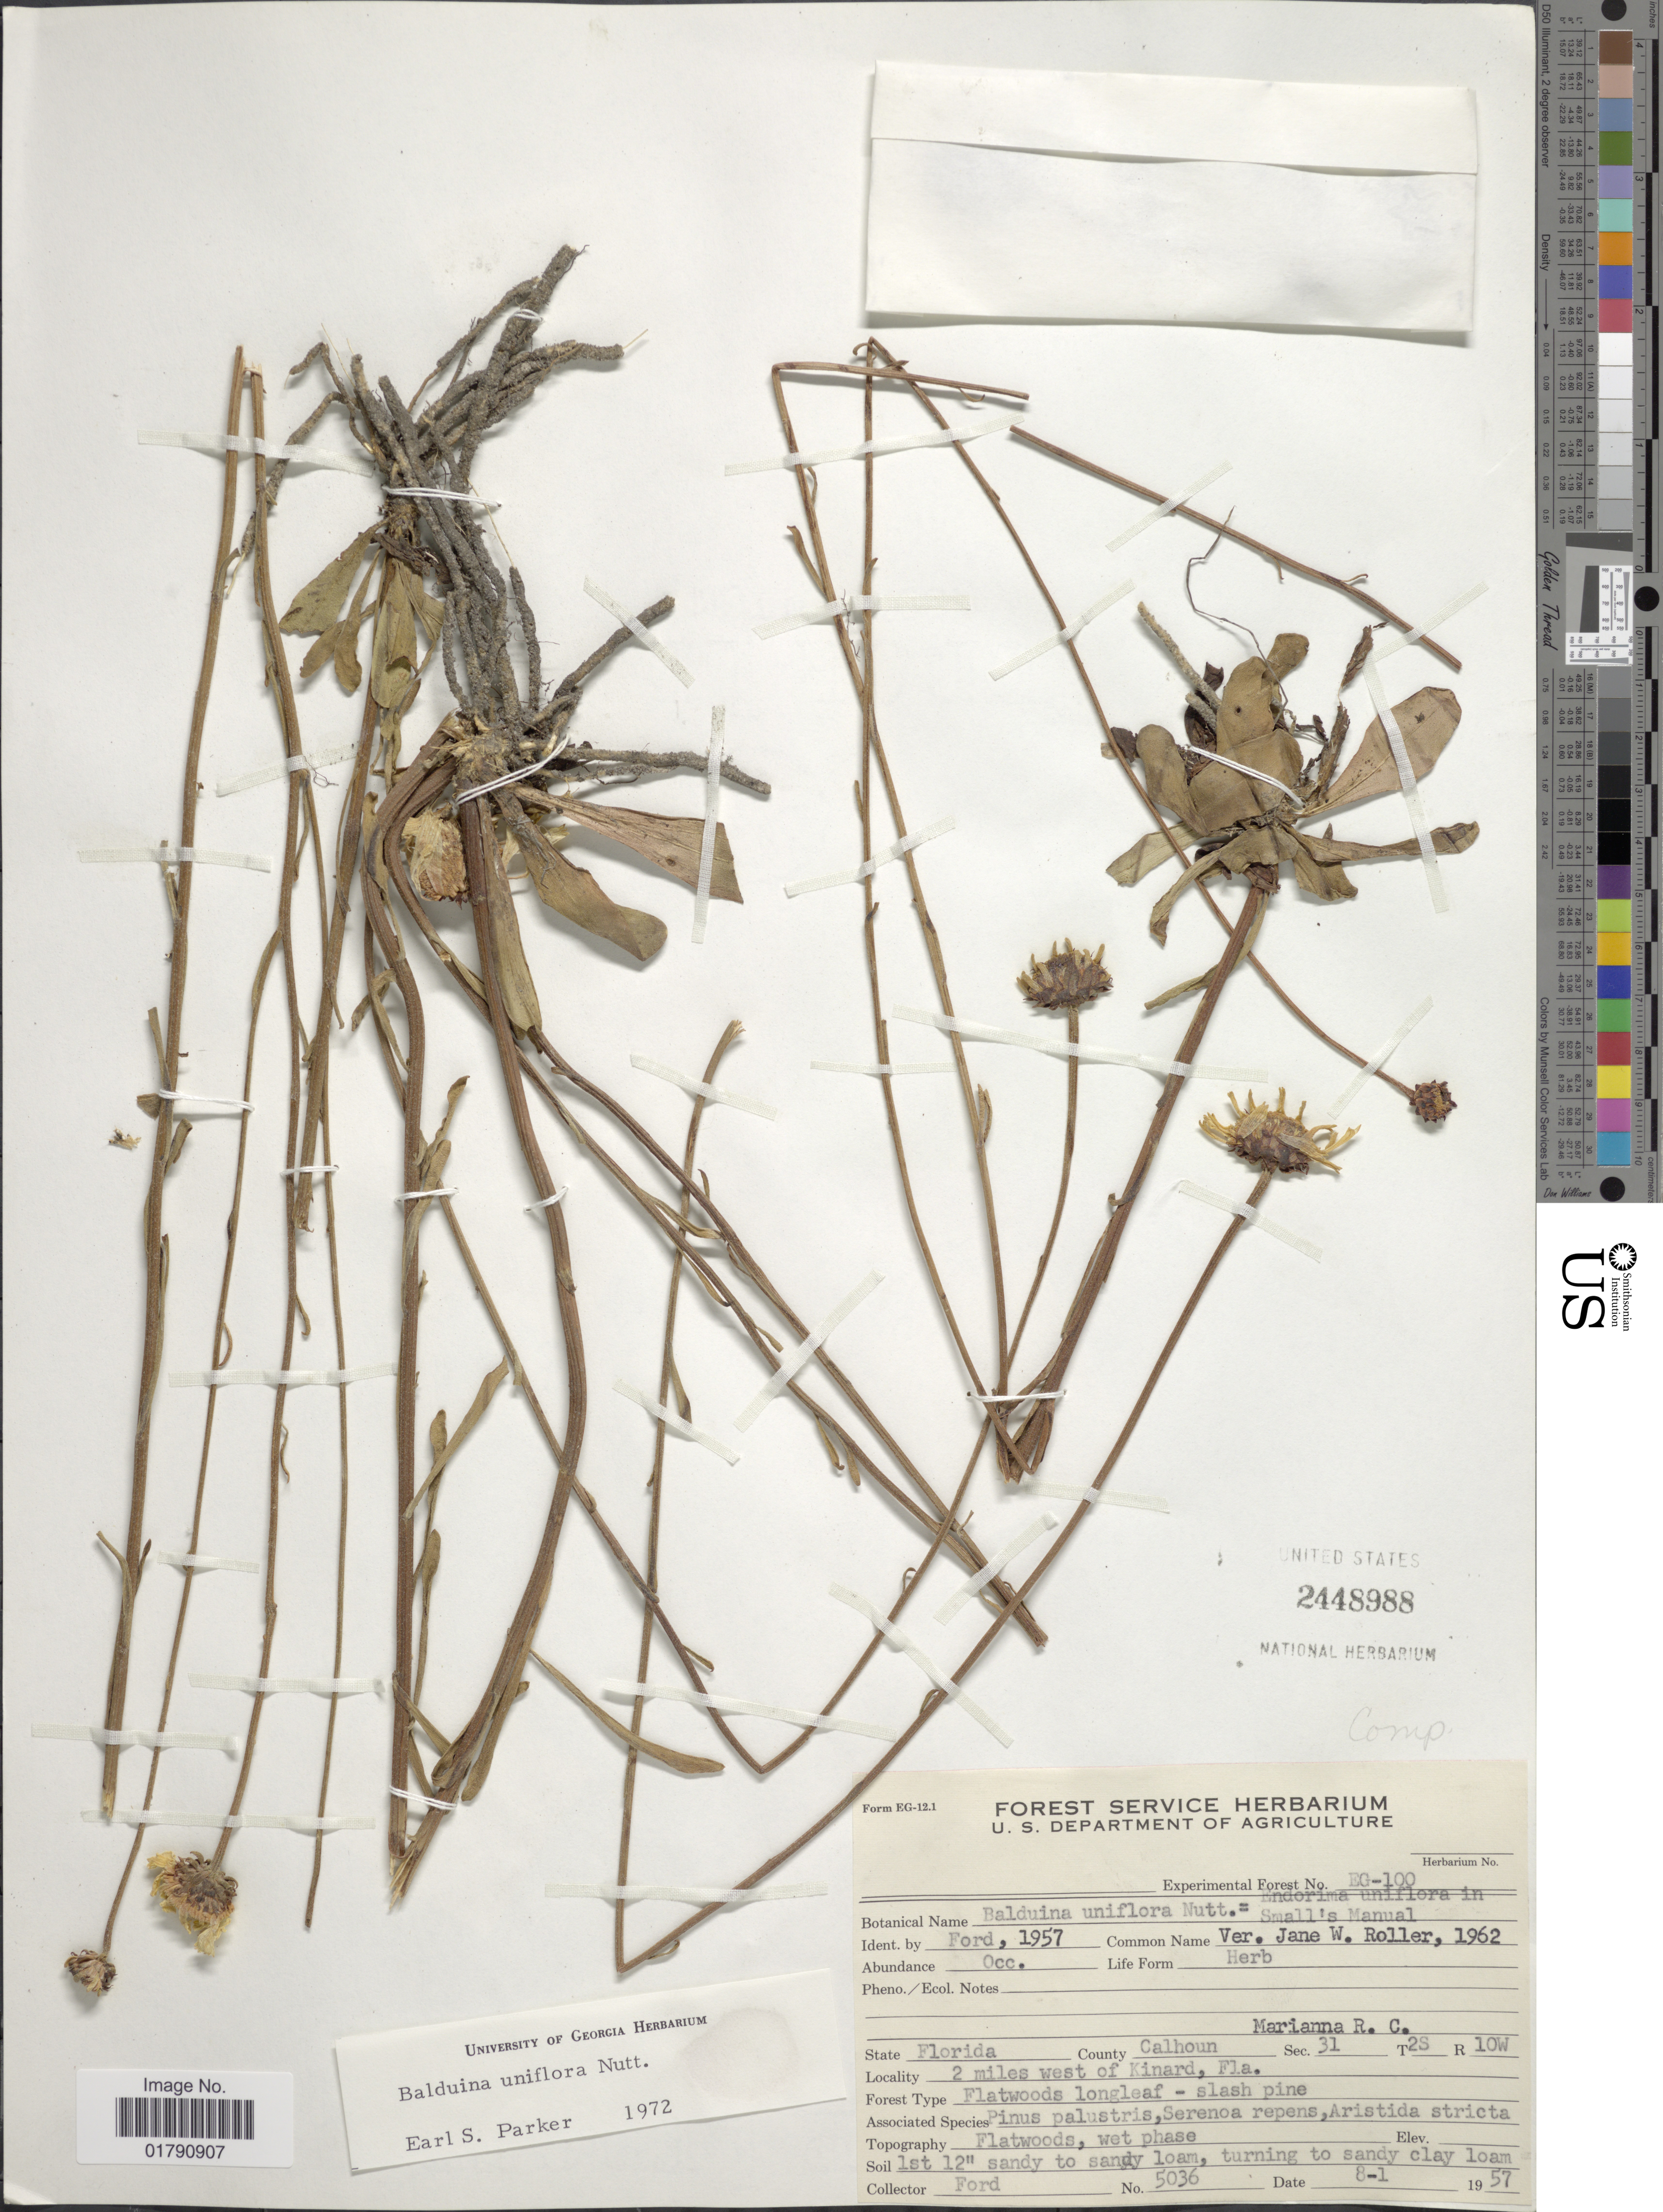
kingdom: Plantae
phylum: Tracheophyta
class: Magnoliopsida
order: Asterales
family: Asteraceae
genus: Balduina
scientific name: Balduina uniflora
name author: Nutt.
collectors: -. Ford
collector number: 5036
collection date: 1957-08-01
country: United States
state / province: Florida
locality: County Calhoun, Sec 31, T2S, R10W, 2 miles west of Kinard, Fla.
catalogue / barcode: US 2448988